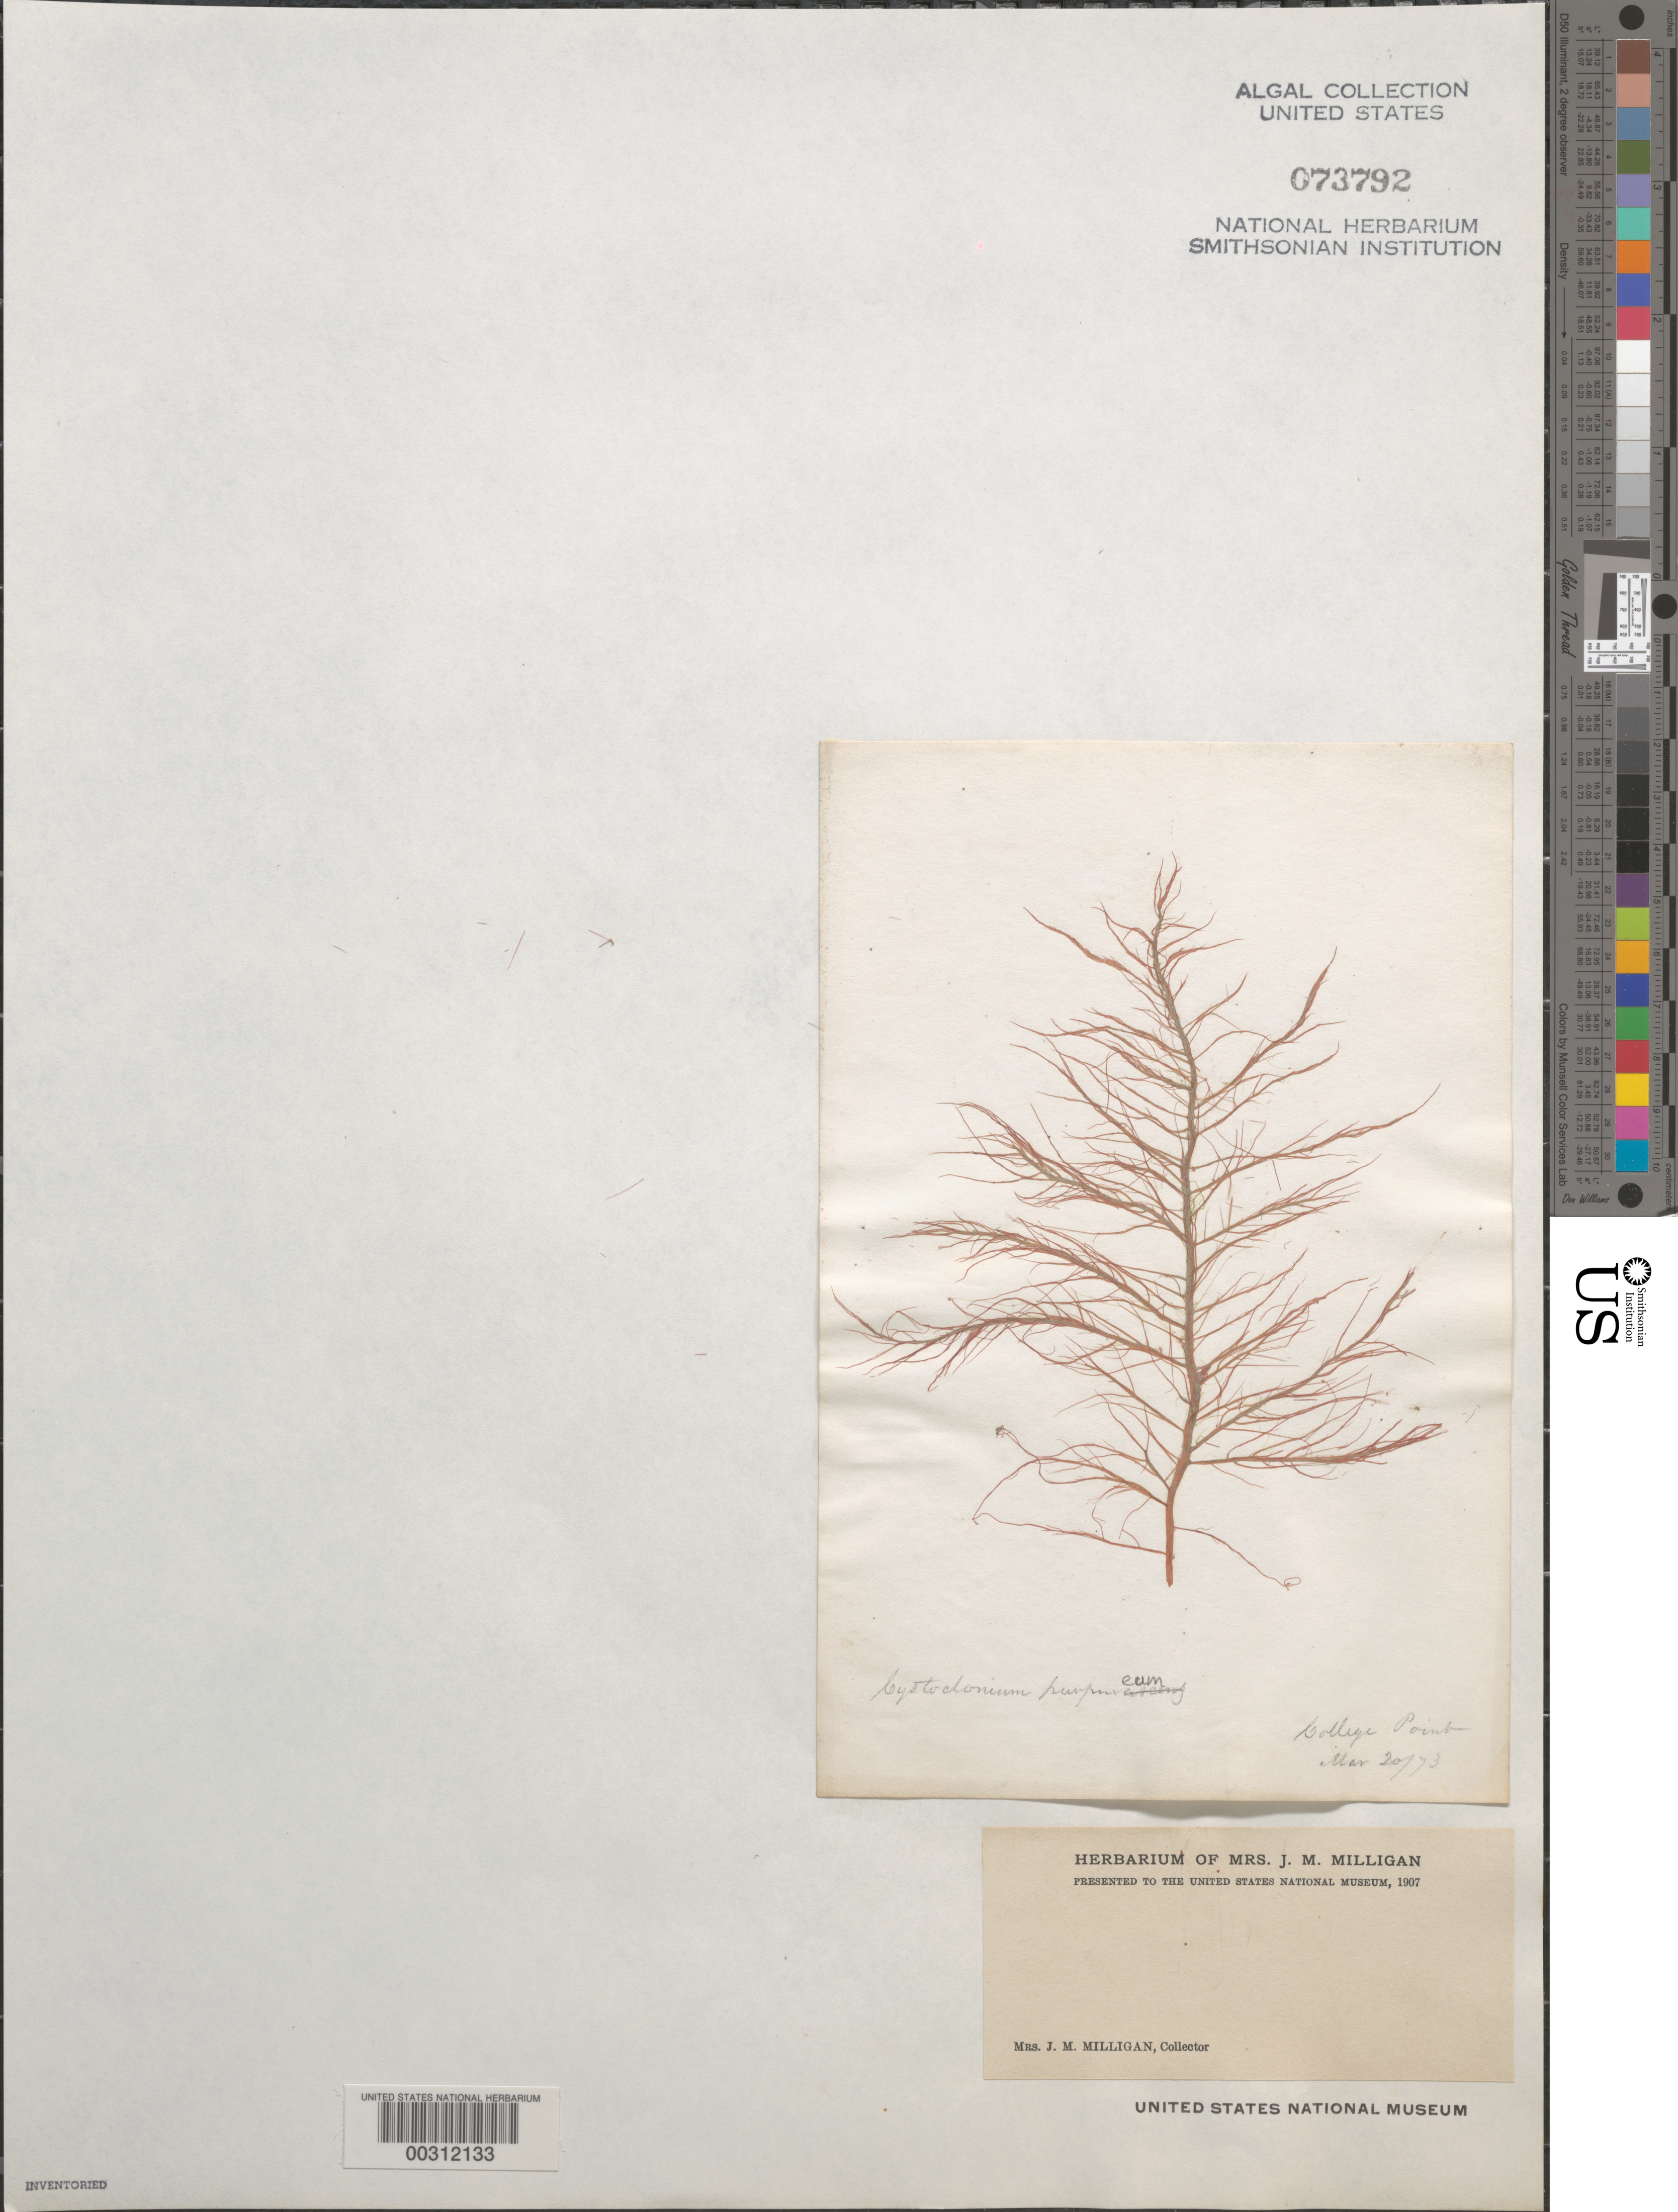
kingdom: Plantae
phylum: Rhodophyta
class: Florideophyceae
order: Gigartinales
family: Cystocloniaceae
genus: Cystoclonium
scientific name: Cystoclonium purpureum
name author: (Huds.) Batters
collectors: Milligan, --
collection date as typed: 20 Mar 1873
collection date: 1873-03-20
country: United States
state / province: New York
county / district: Queens County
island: Long Island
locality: College Point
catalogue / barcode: US 73792